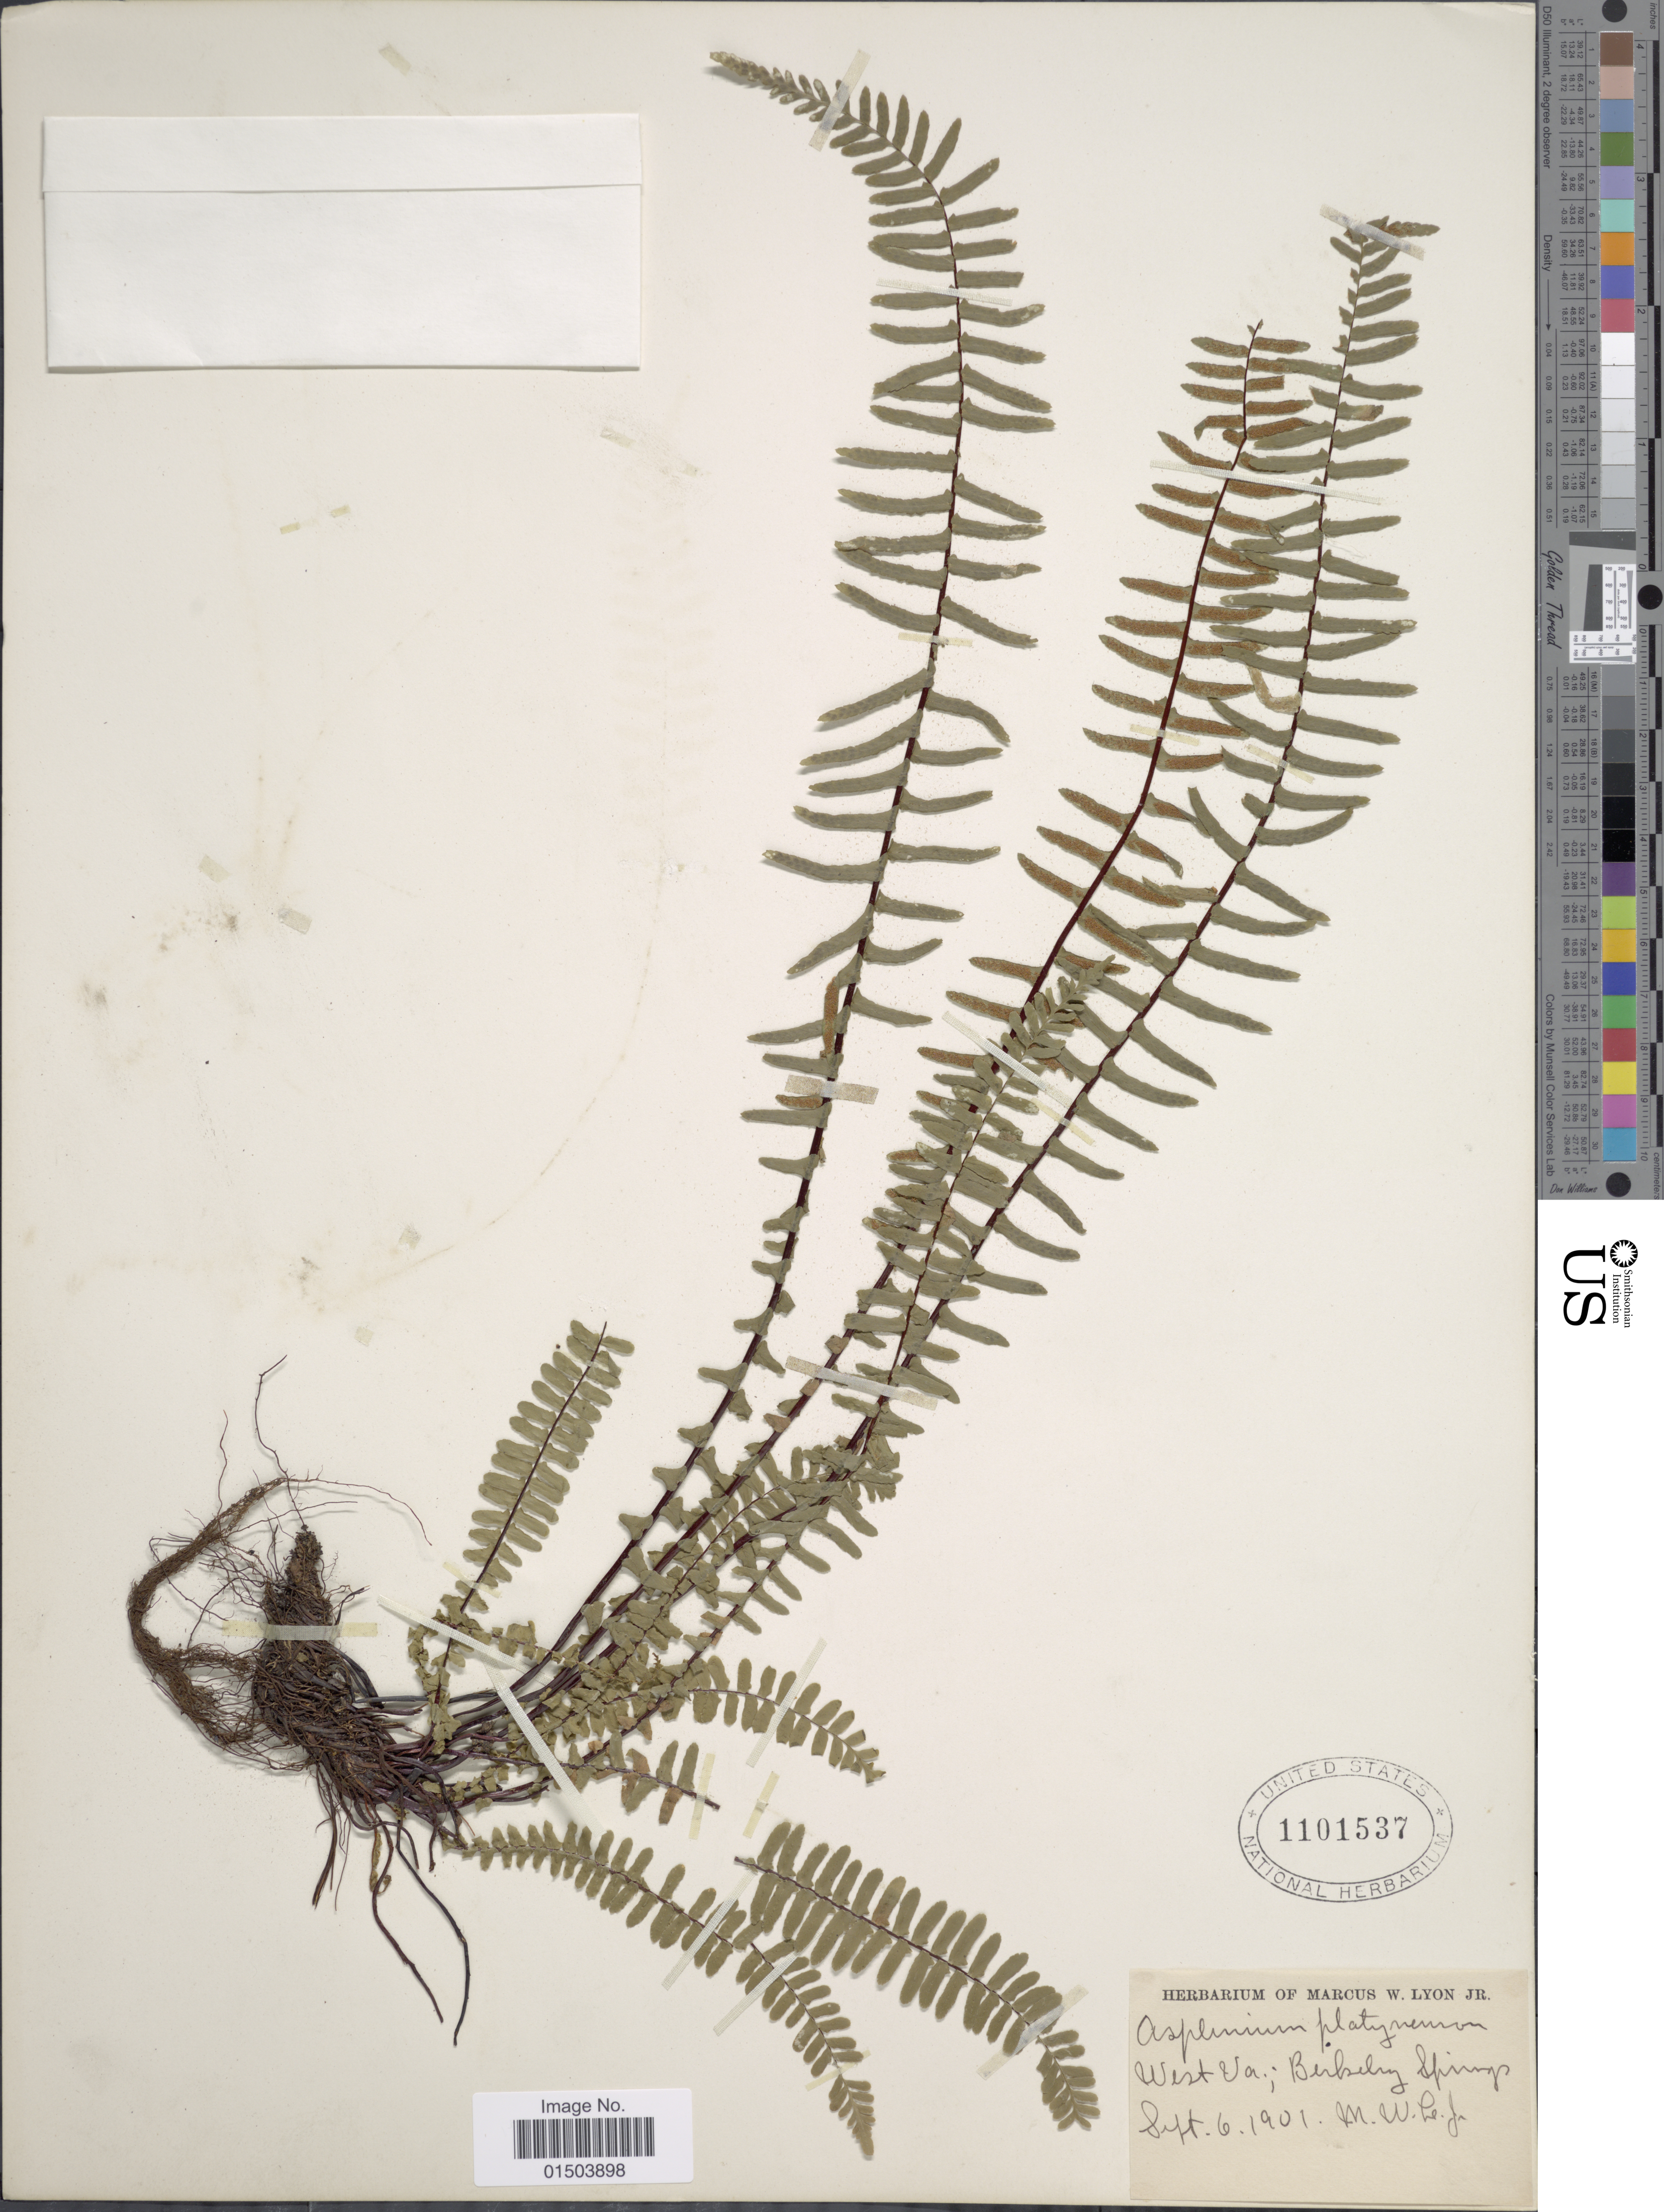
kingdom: Plantae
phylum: Tracheophyta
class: Polypodiopsida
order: Polypodiales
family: Aspleniaceae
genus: Asplenium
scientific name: Asplenium platyneuron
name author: (L.) Britton, Stearns & Poggenb.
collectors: M. W. Lyon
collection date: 1901-09-06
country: United States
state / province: West Virginia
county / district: Morgan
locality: Berkeley Springs.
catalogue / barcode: US 1101537